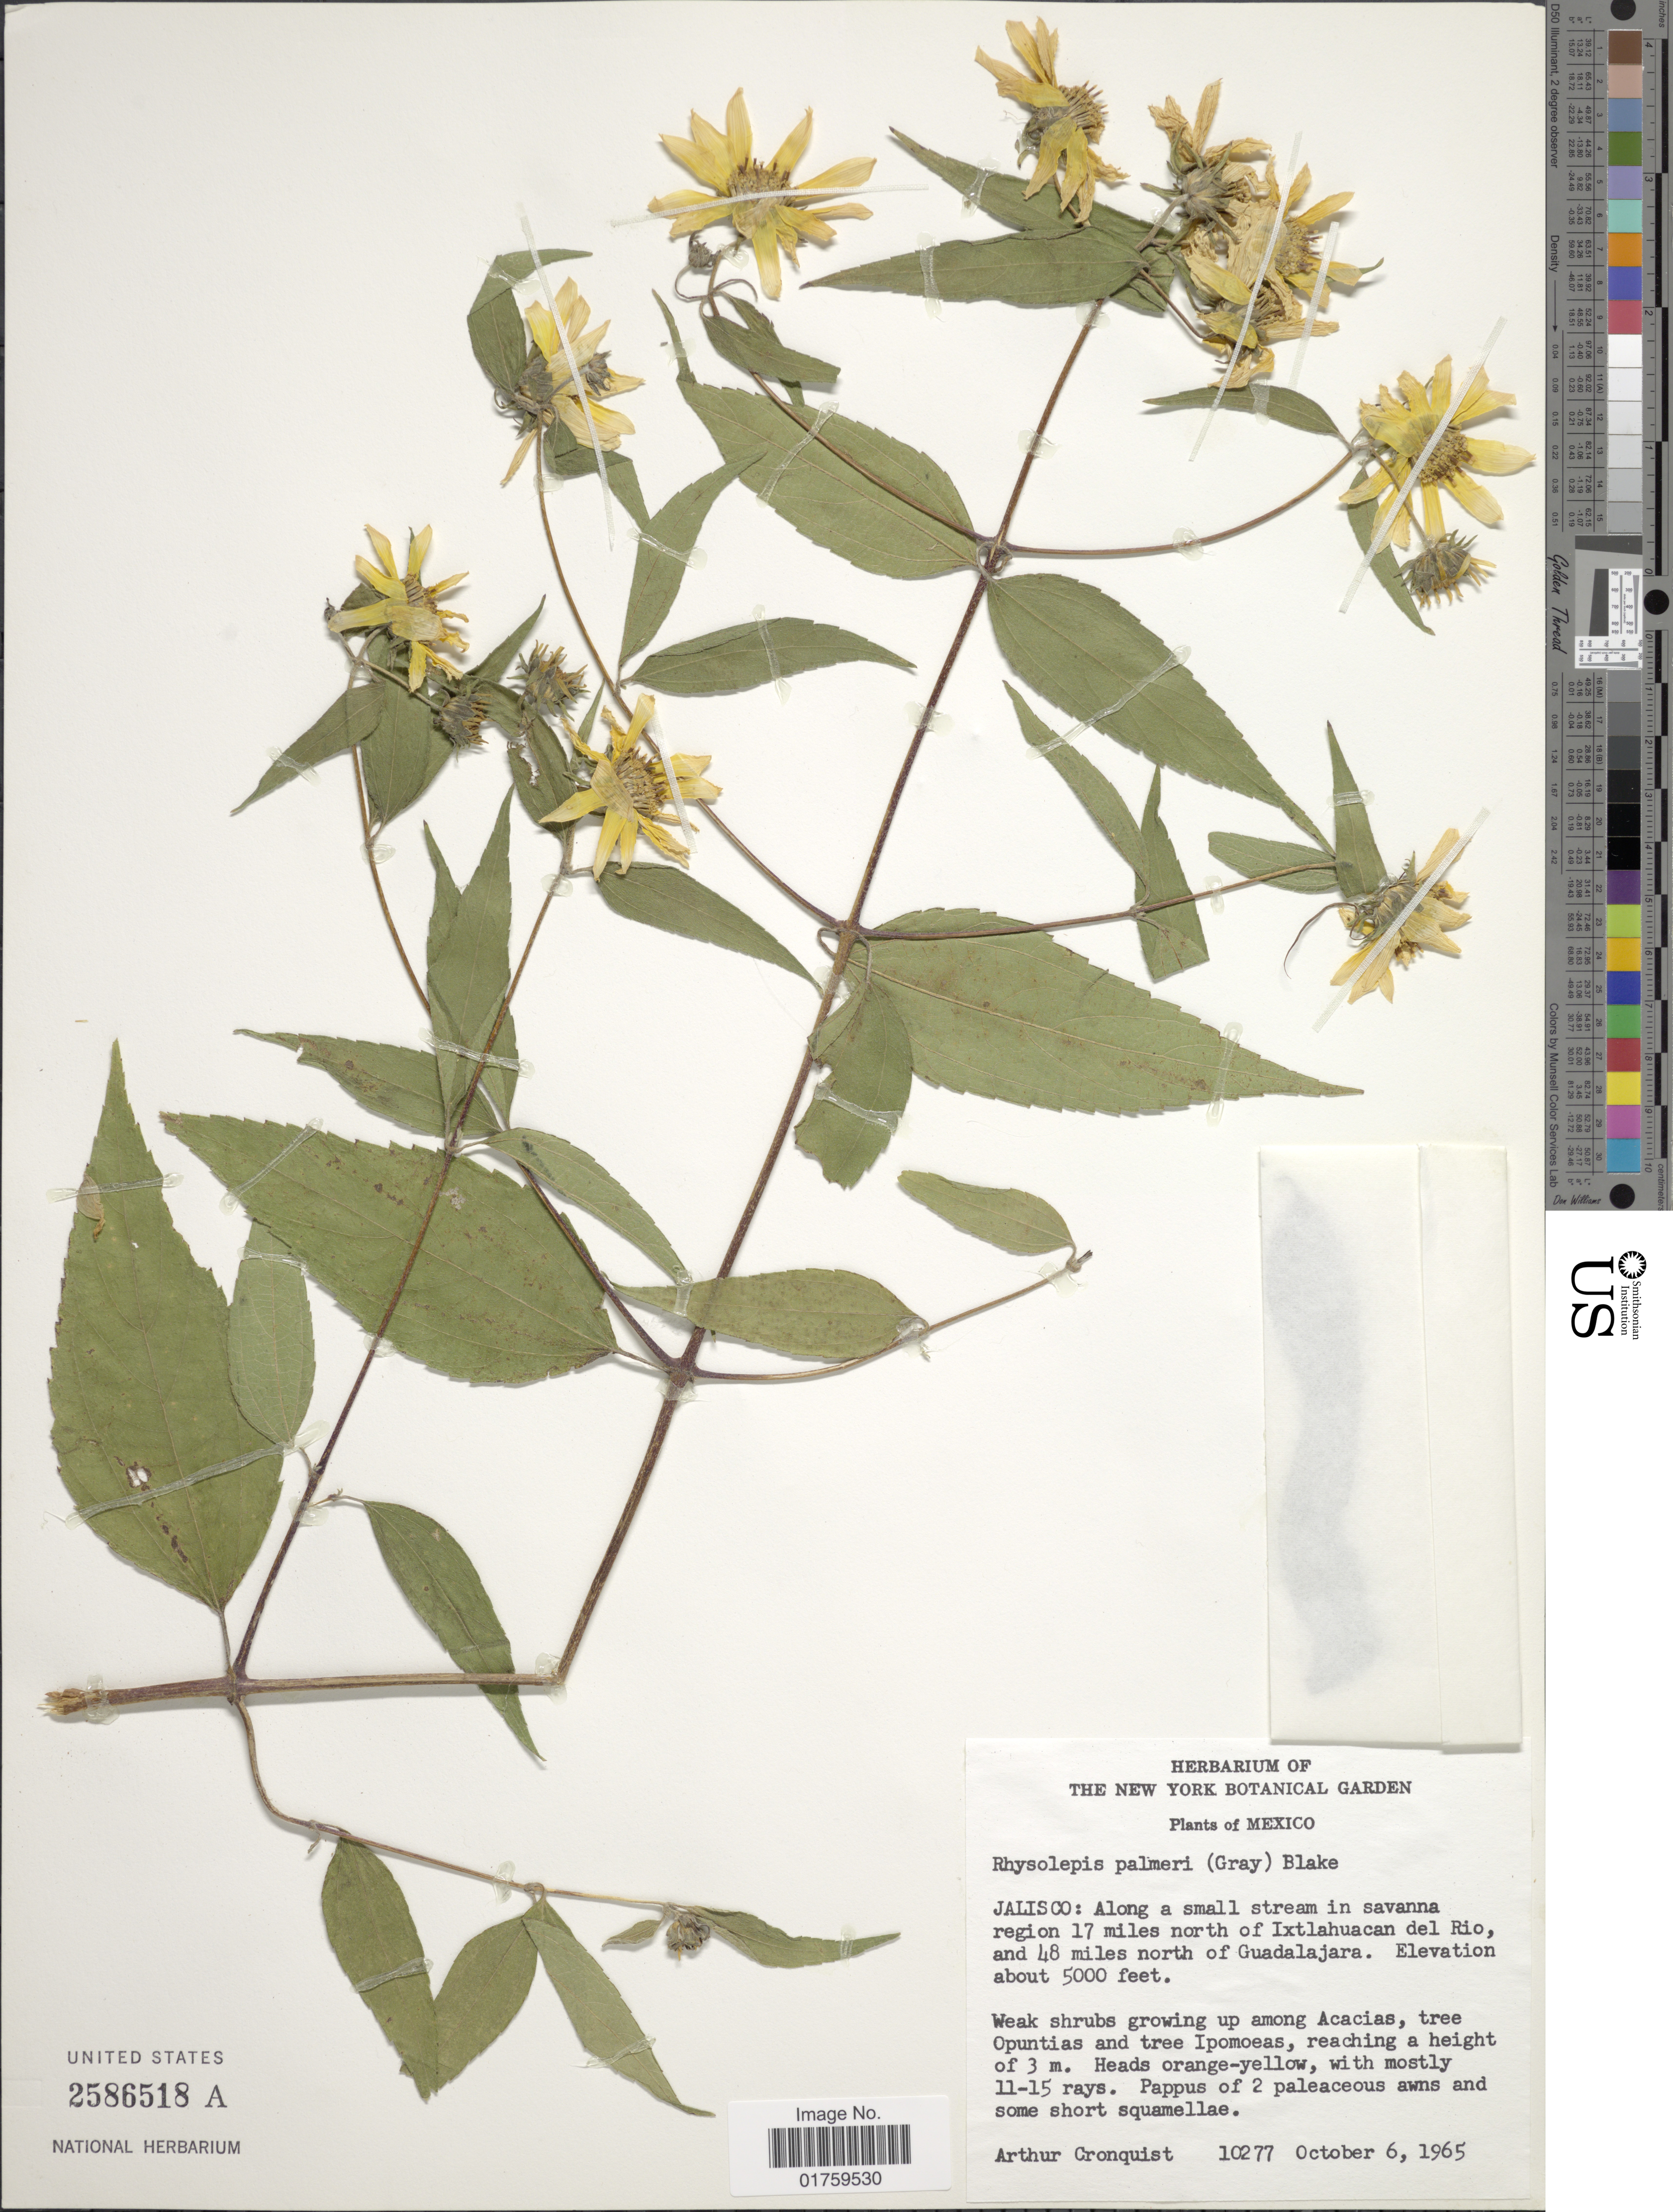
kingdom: Plantae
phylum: Tracheophyta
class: Magnoliopsida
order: Asterales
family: Asteraceae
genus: Rhysolepis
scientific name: Rhysolepis palmeri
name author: (A. Gray) Blake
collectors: A. J. Cronquist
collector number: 10277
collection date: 1965-10-06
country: Mexico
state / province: Jalisco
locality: Jalisco: Along a small stream in savanna region 17 miles north of Ixtlahuacan del Rio and 48 miles north of Guadalajara.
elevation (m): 1524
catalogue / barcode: US 2586518A